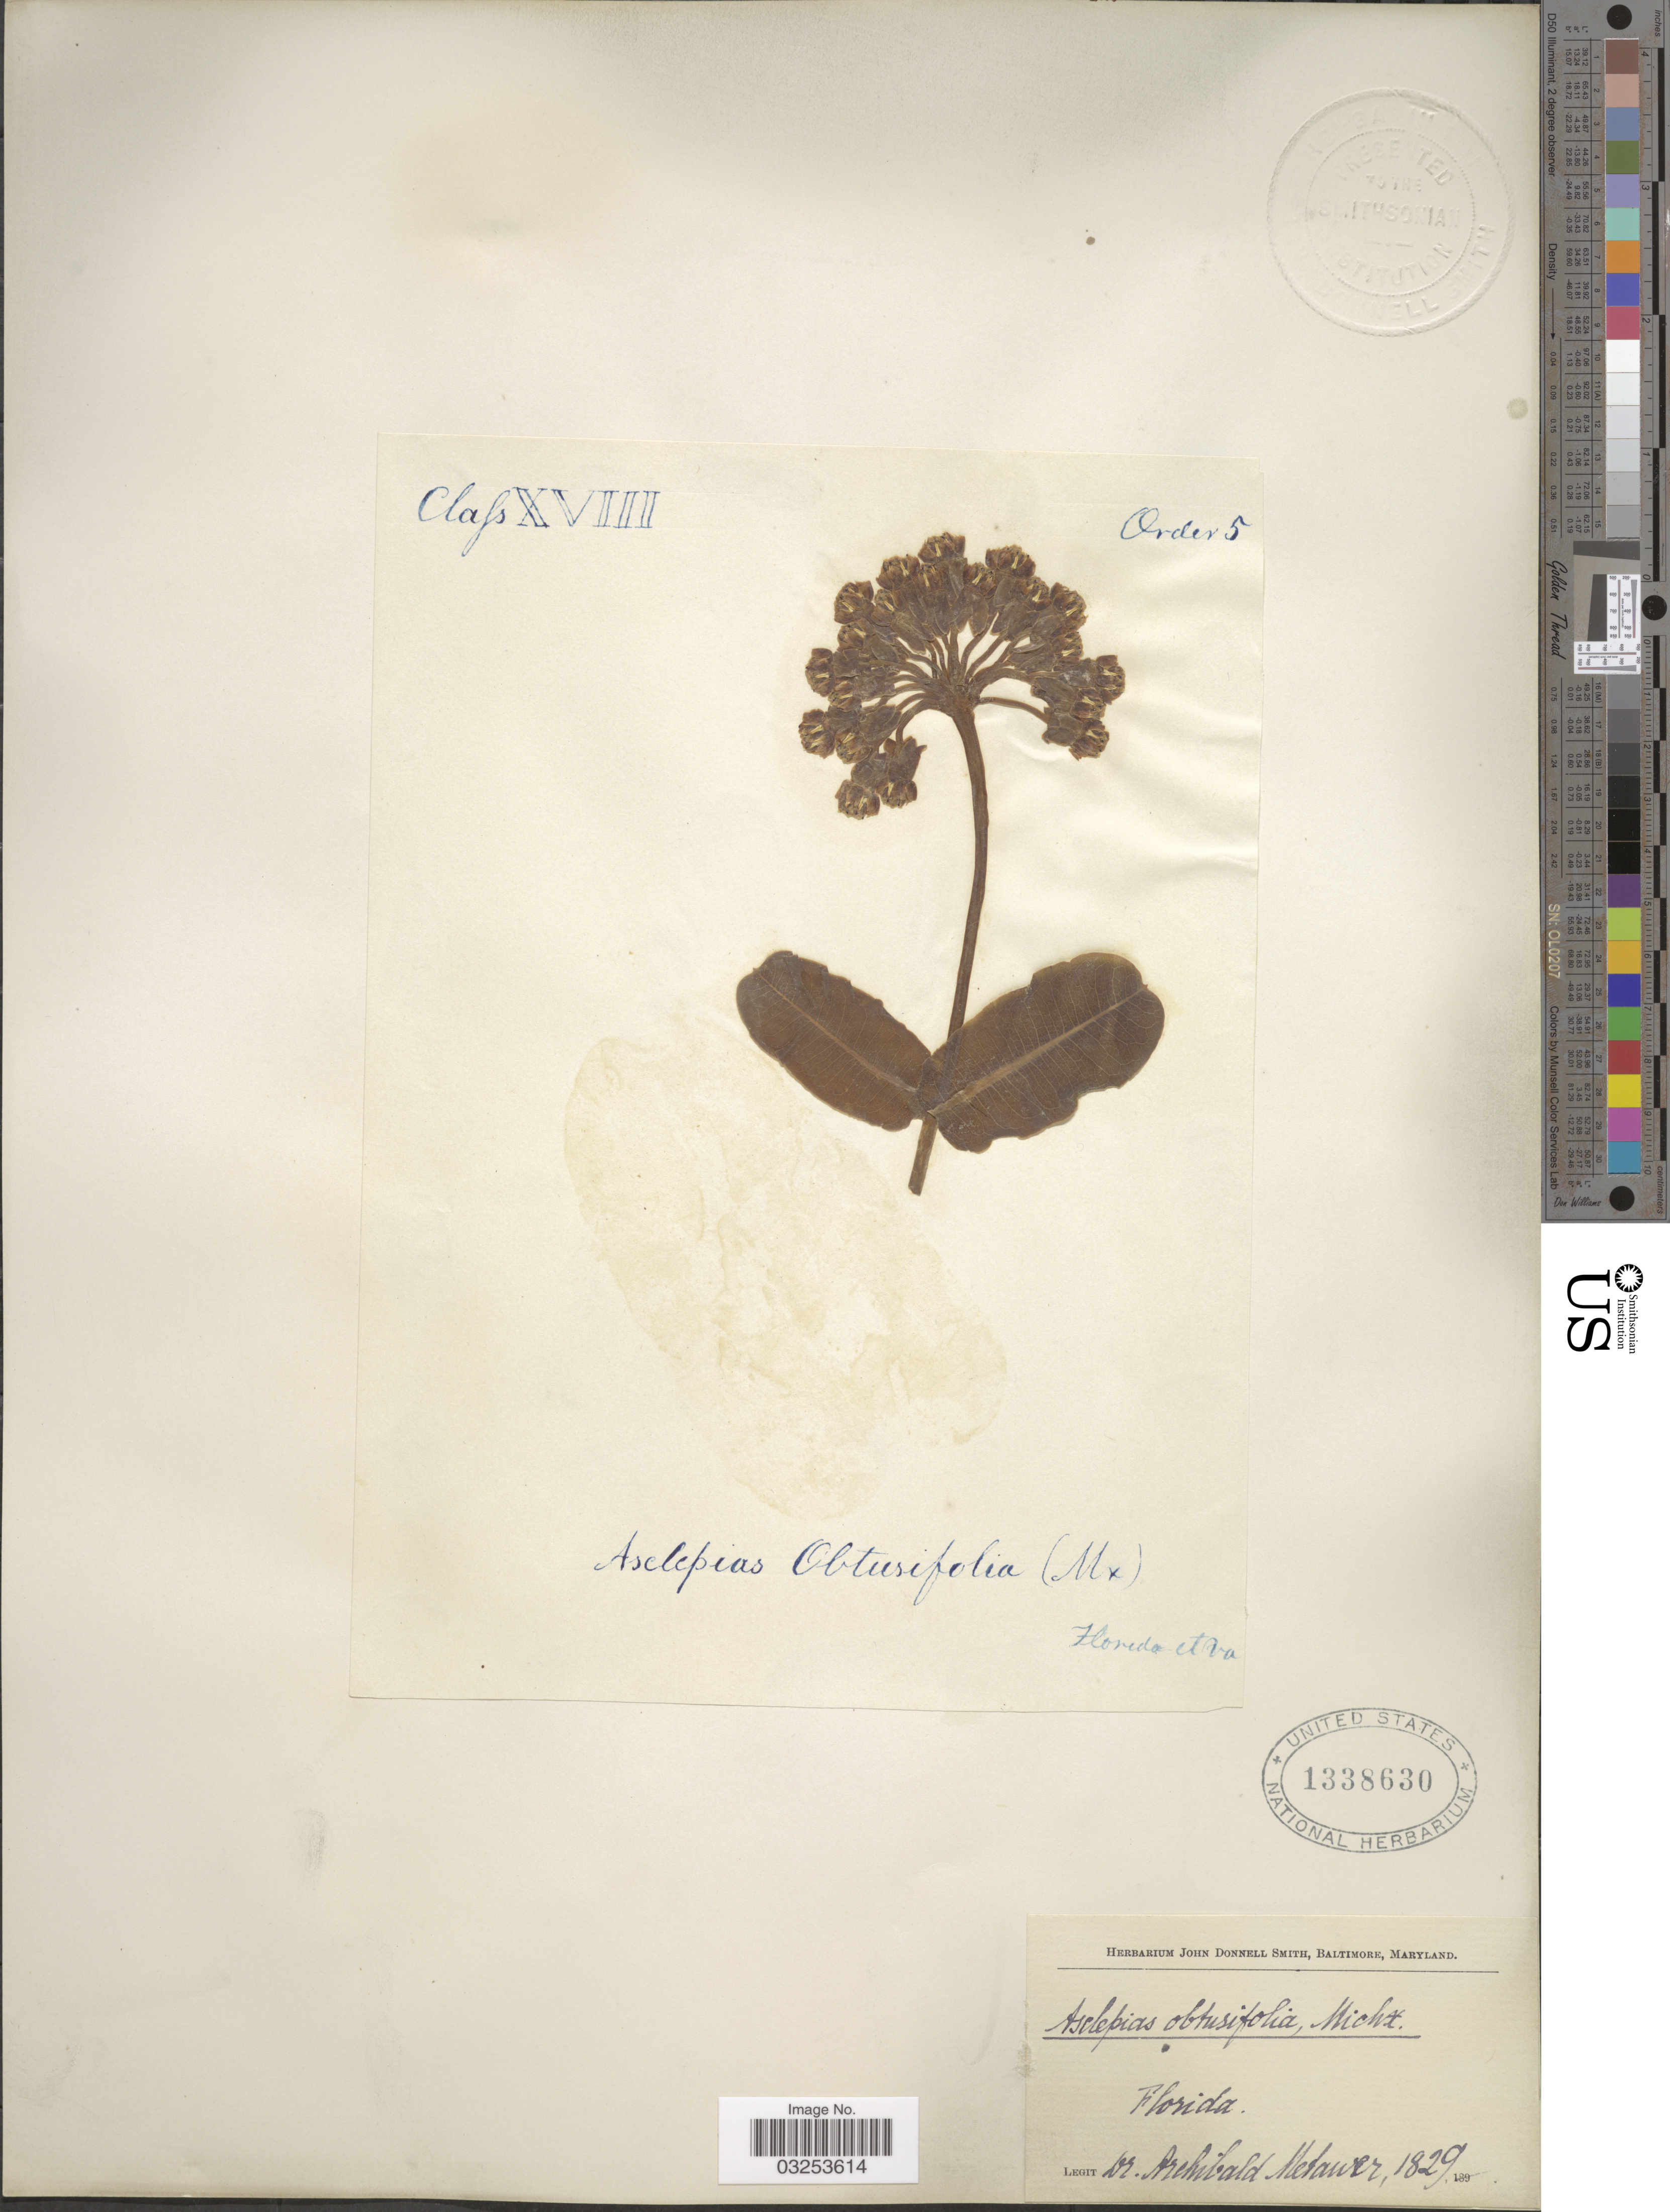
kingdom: Plantae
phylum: Tracheophyta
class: Magnoliopsida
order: Gentianales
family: Apocynaceae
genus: Asclepias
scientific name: Asclepias amplexicaulis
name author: J. Small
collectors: A. Mettauer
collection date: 1829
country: United States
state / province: Florida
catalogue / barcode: US 1338630